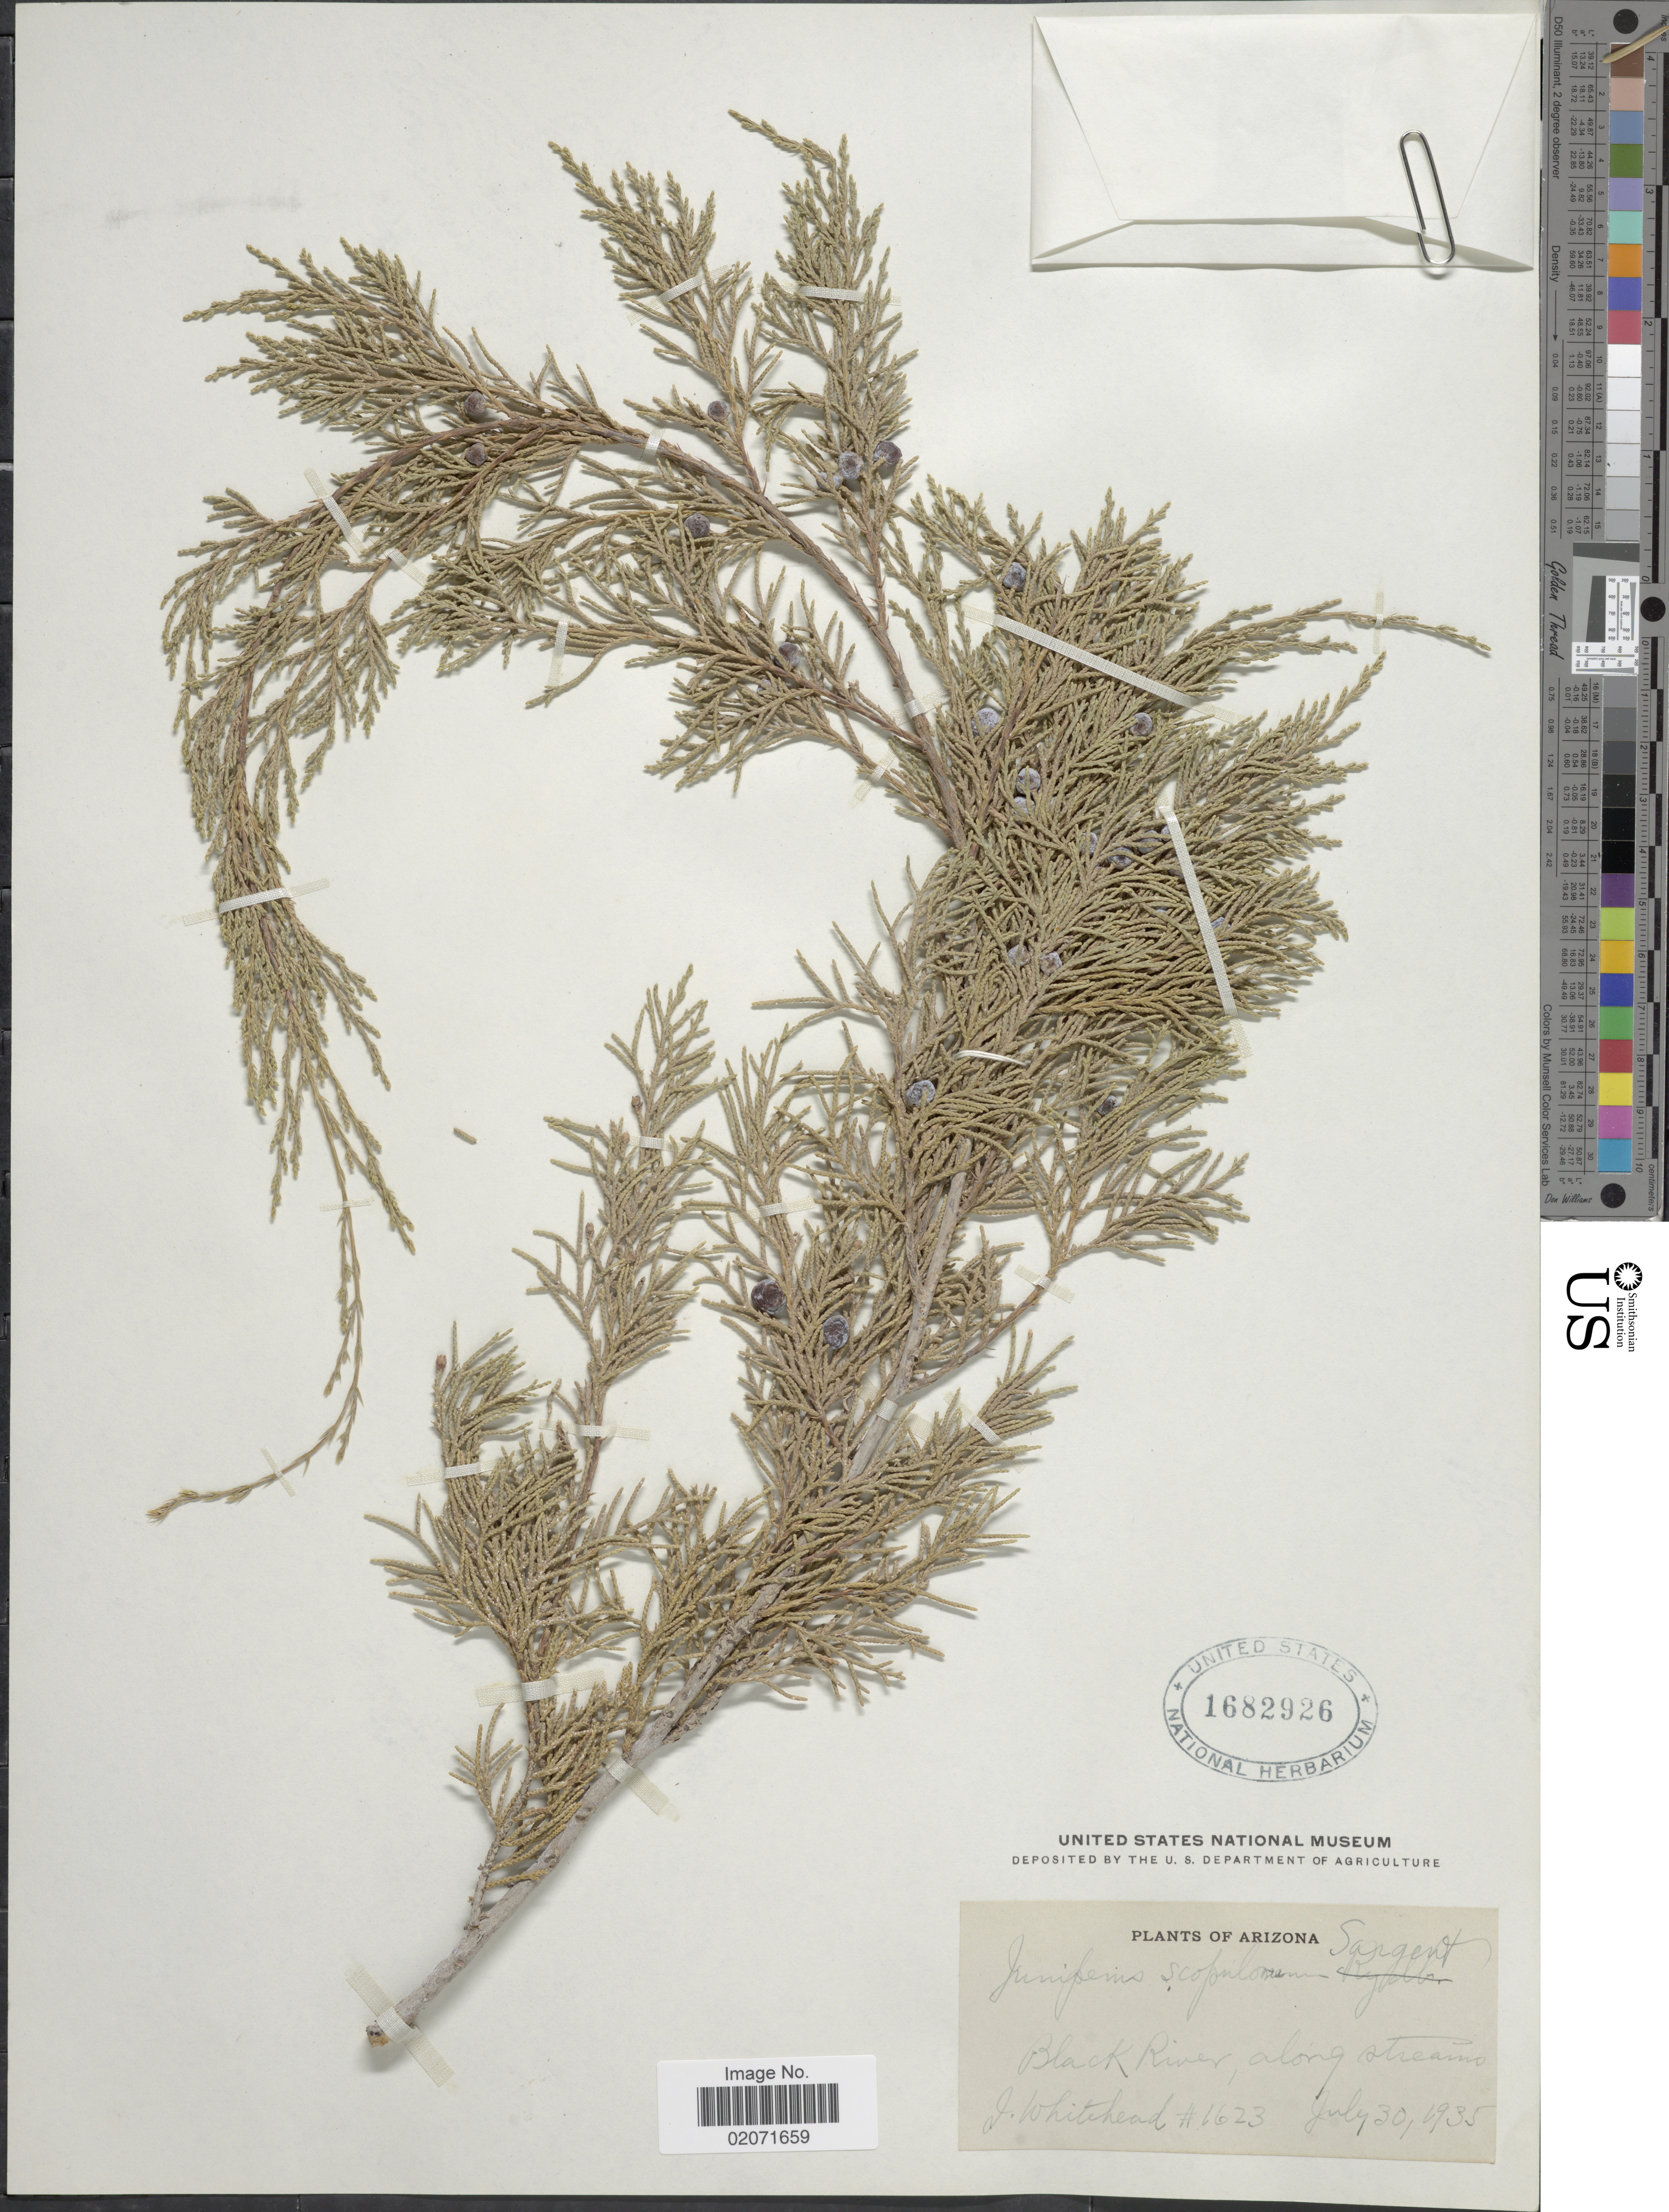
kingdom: Plantae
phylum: Tracheophyta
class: Pinopsida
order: Pinales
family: Cupressaceae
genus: Juniperus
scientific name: Juniperus scopulorum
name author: Sarg.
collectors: J. Whitehead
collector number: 1623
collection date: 1935-07-30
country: United States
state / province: Arizona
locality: Black River, along streams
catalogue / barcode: US 1682926